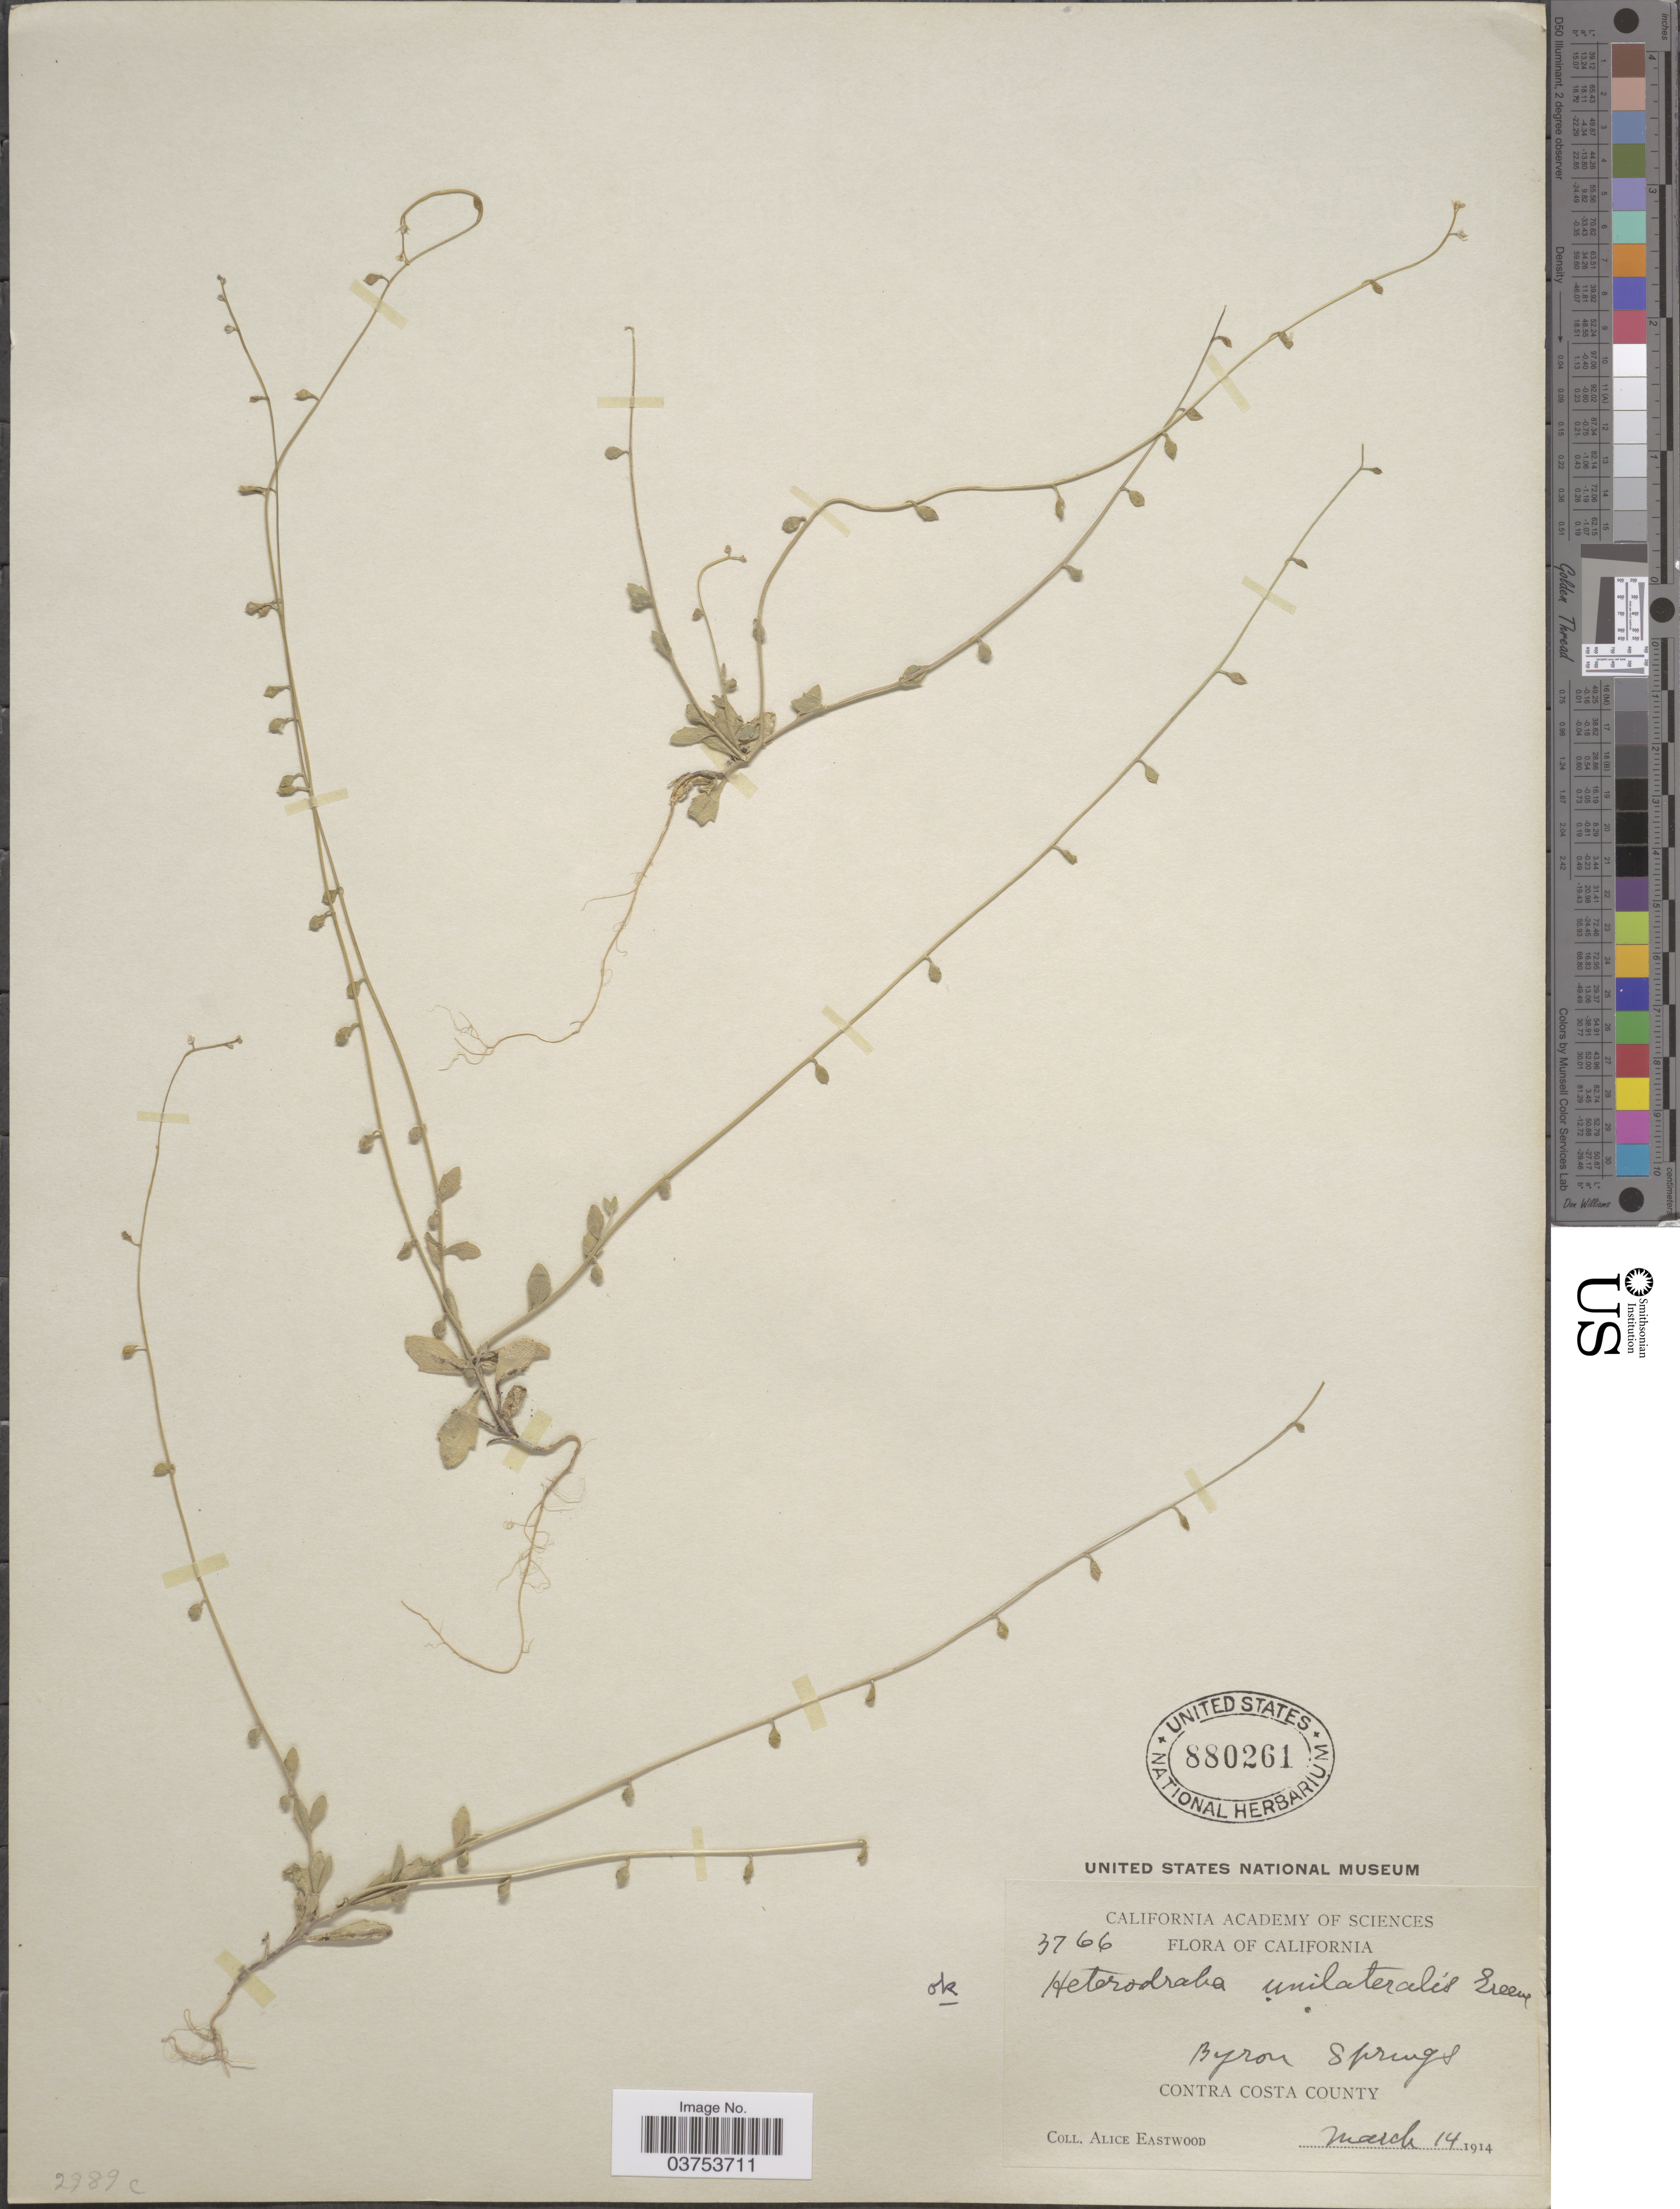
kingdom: Plantae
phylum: Tracheophyta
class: Magnoliopsida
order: Brassicales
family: Brassicaceae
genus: Heterodraba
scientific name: Heterodraba unilateralis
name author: (M.E. Jones) Greene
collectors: A. Eastwood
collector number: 3766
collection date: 1914-03-14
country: United States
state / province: California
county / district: Contra Costa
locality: Byron Springs. Contra Costa County.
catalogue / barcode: US 880261